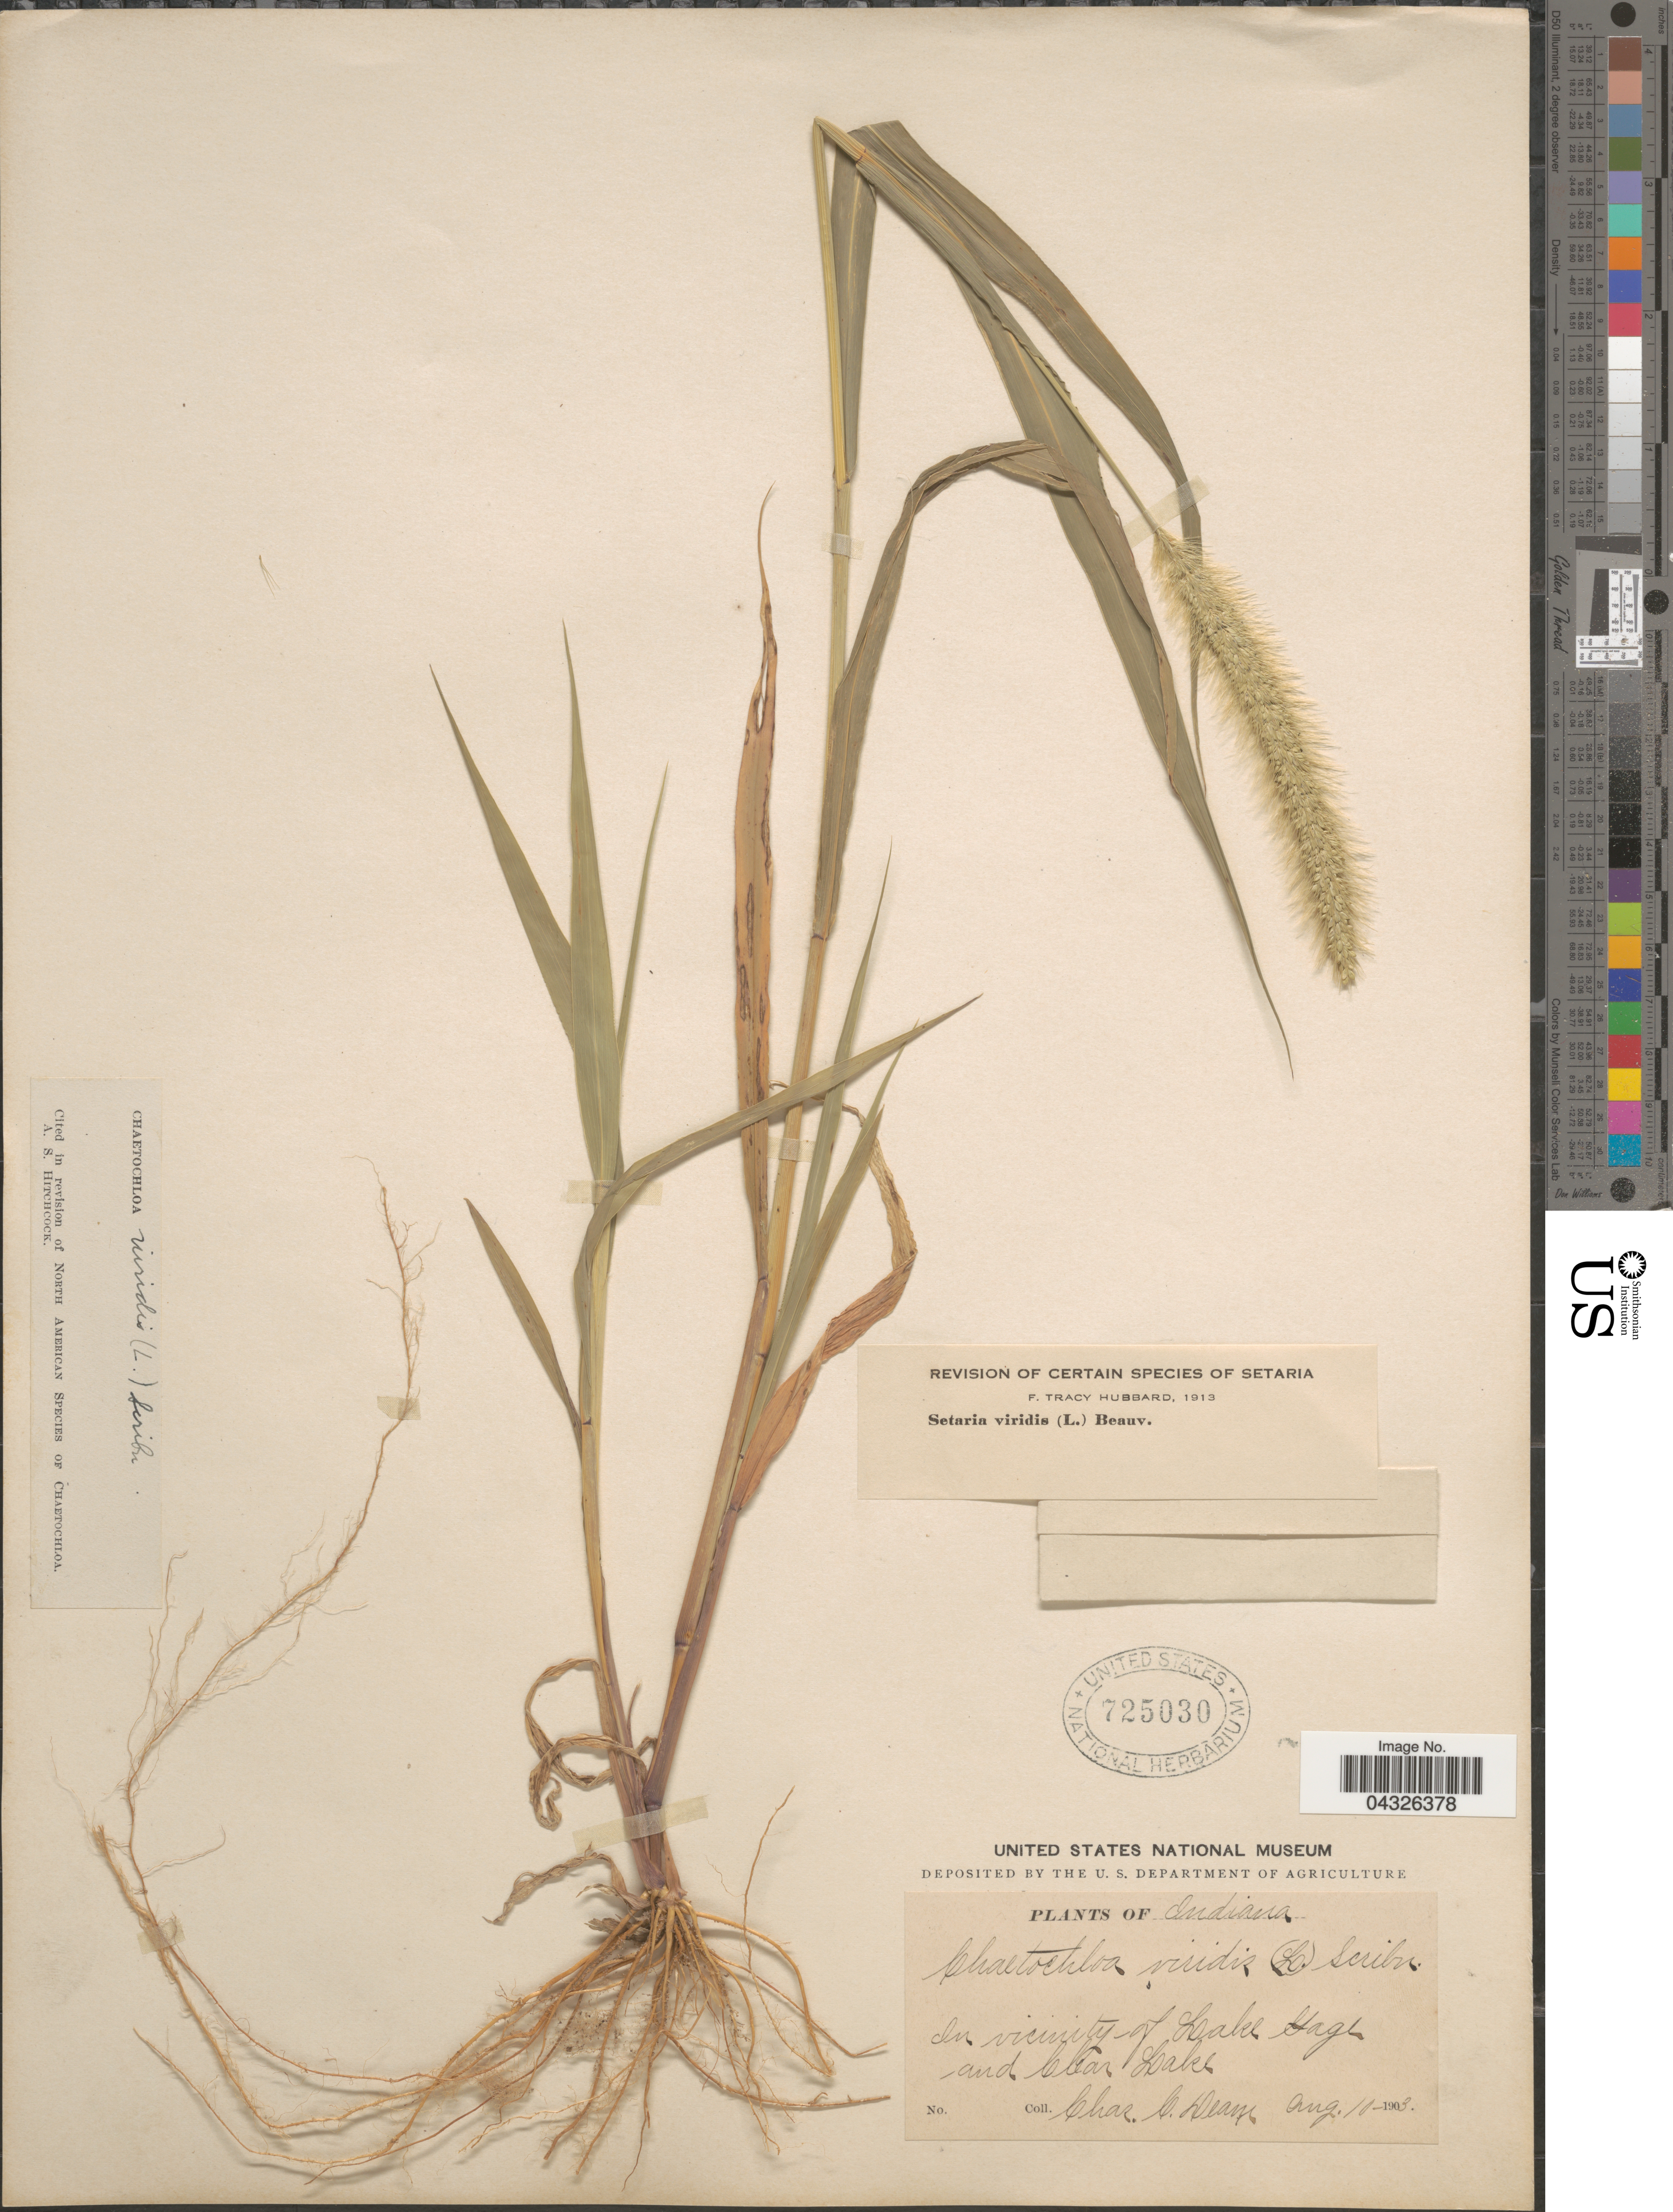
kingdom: Plantae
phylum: Tracheophyta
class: Liliopsida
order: Poales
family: Poaceae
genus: Setaria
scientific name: Setaria viridis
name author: (L.) P. Beauv.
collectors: C. C. Deam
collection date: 1903-08-10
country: United States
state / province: Indiana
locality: In vicinity of Lake Gage and Clear Lake.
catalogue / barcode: US 725030